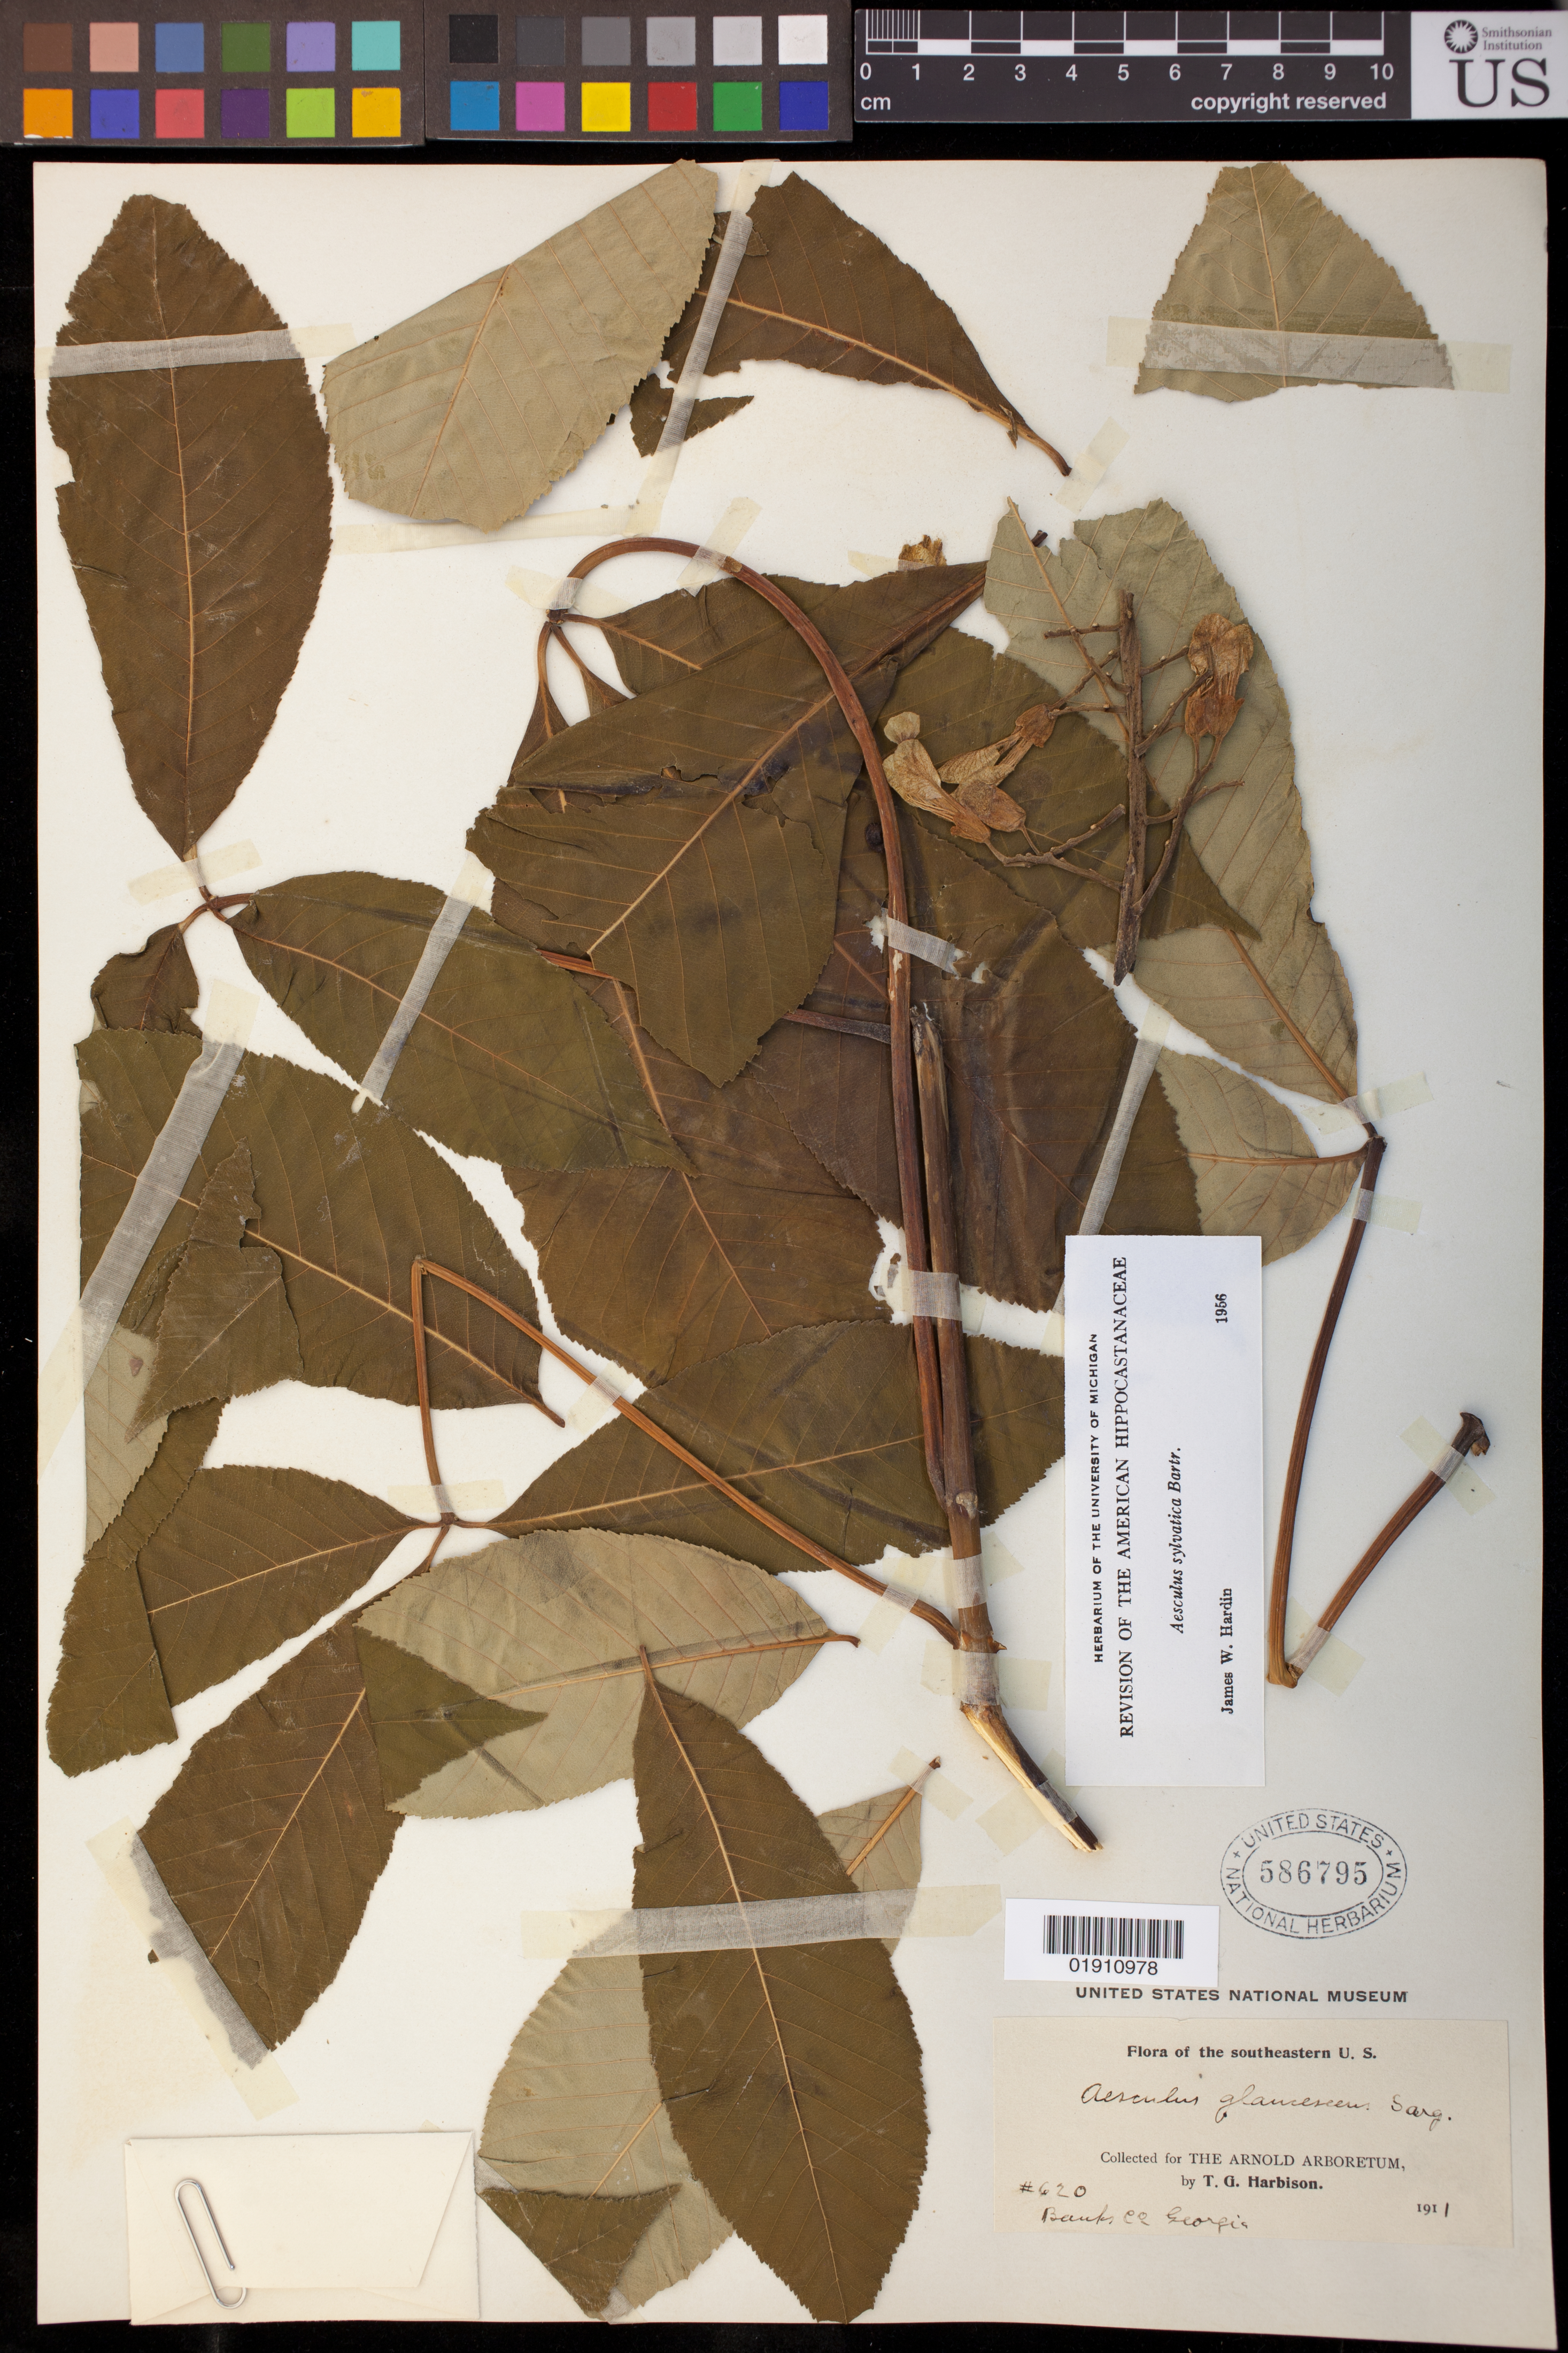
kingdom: Plantae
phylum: Tracheophyta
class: Magnoliopsida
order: Sapindales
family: Sapindaceae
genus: Aesculus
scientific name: Aesculus sylvatica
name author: W. Bartram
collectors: T. Harbison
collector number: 620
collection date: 1911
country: United States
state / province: Georgia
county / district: Banks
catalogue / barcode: US 586795